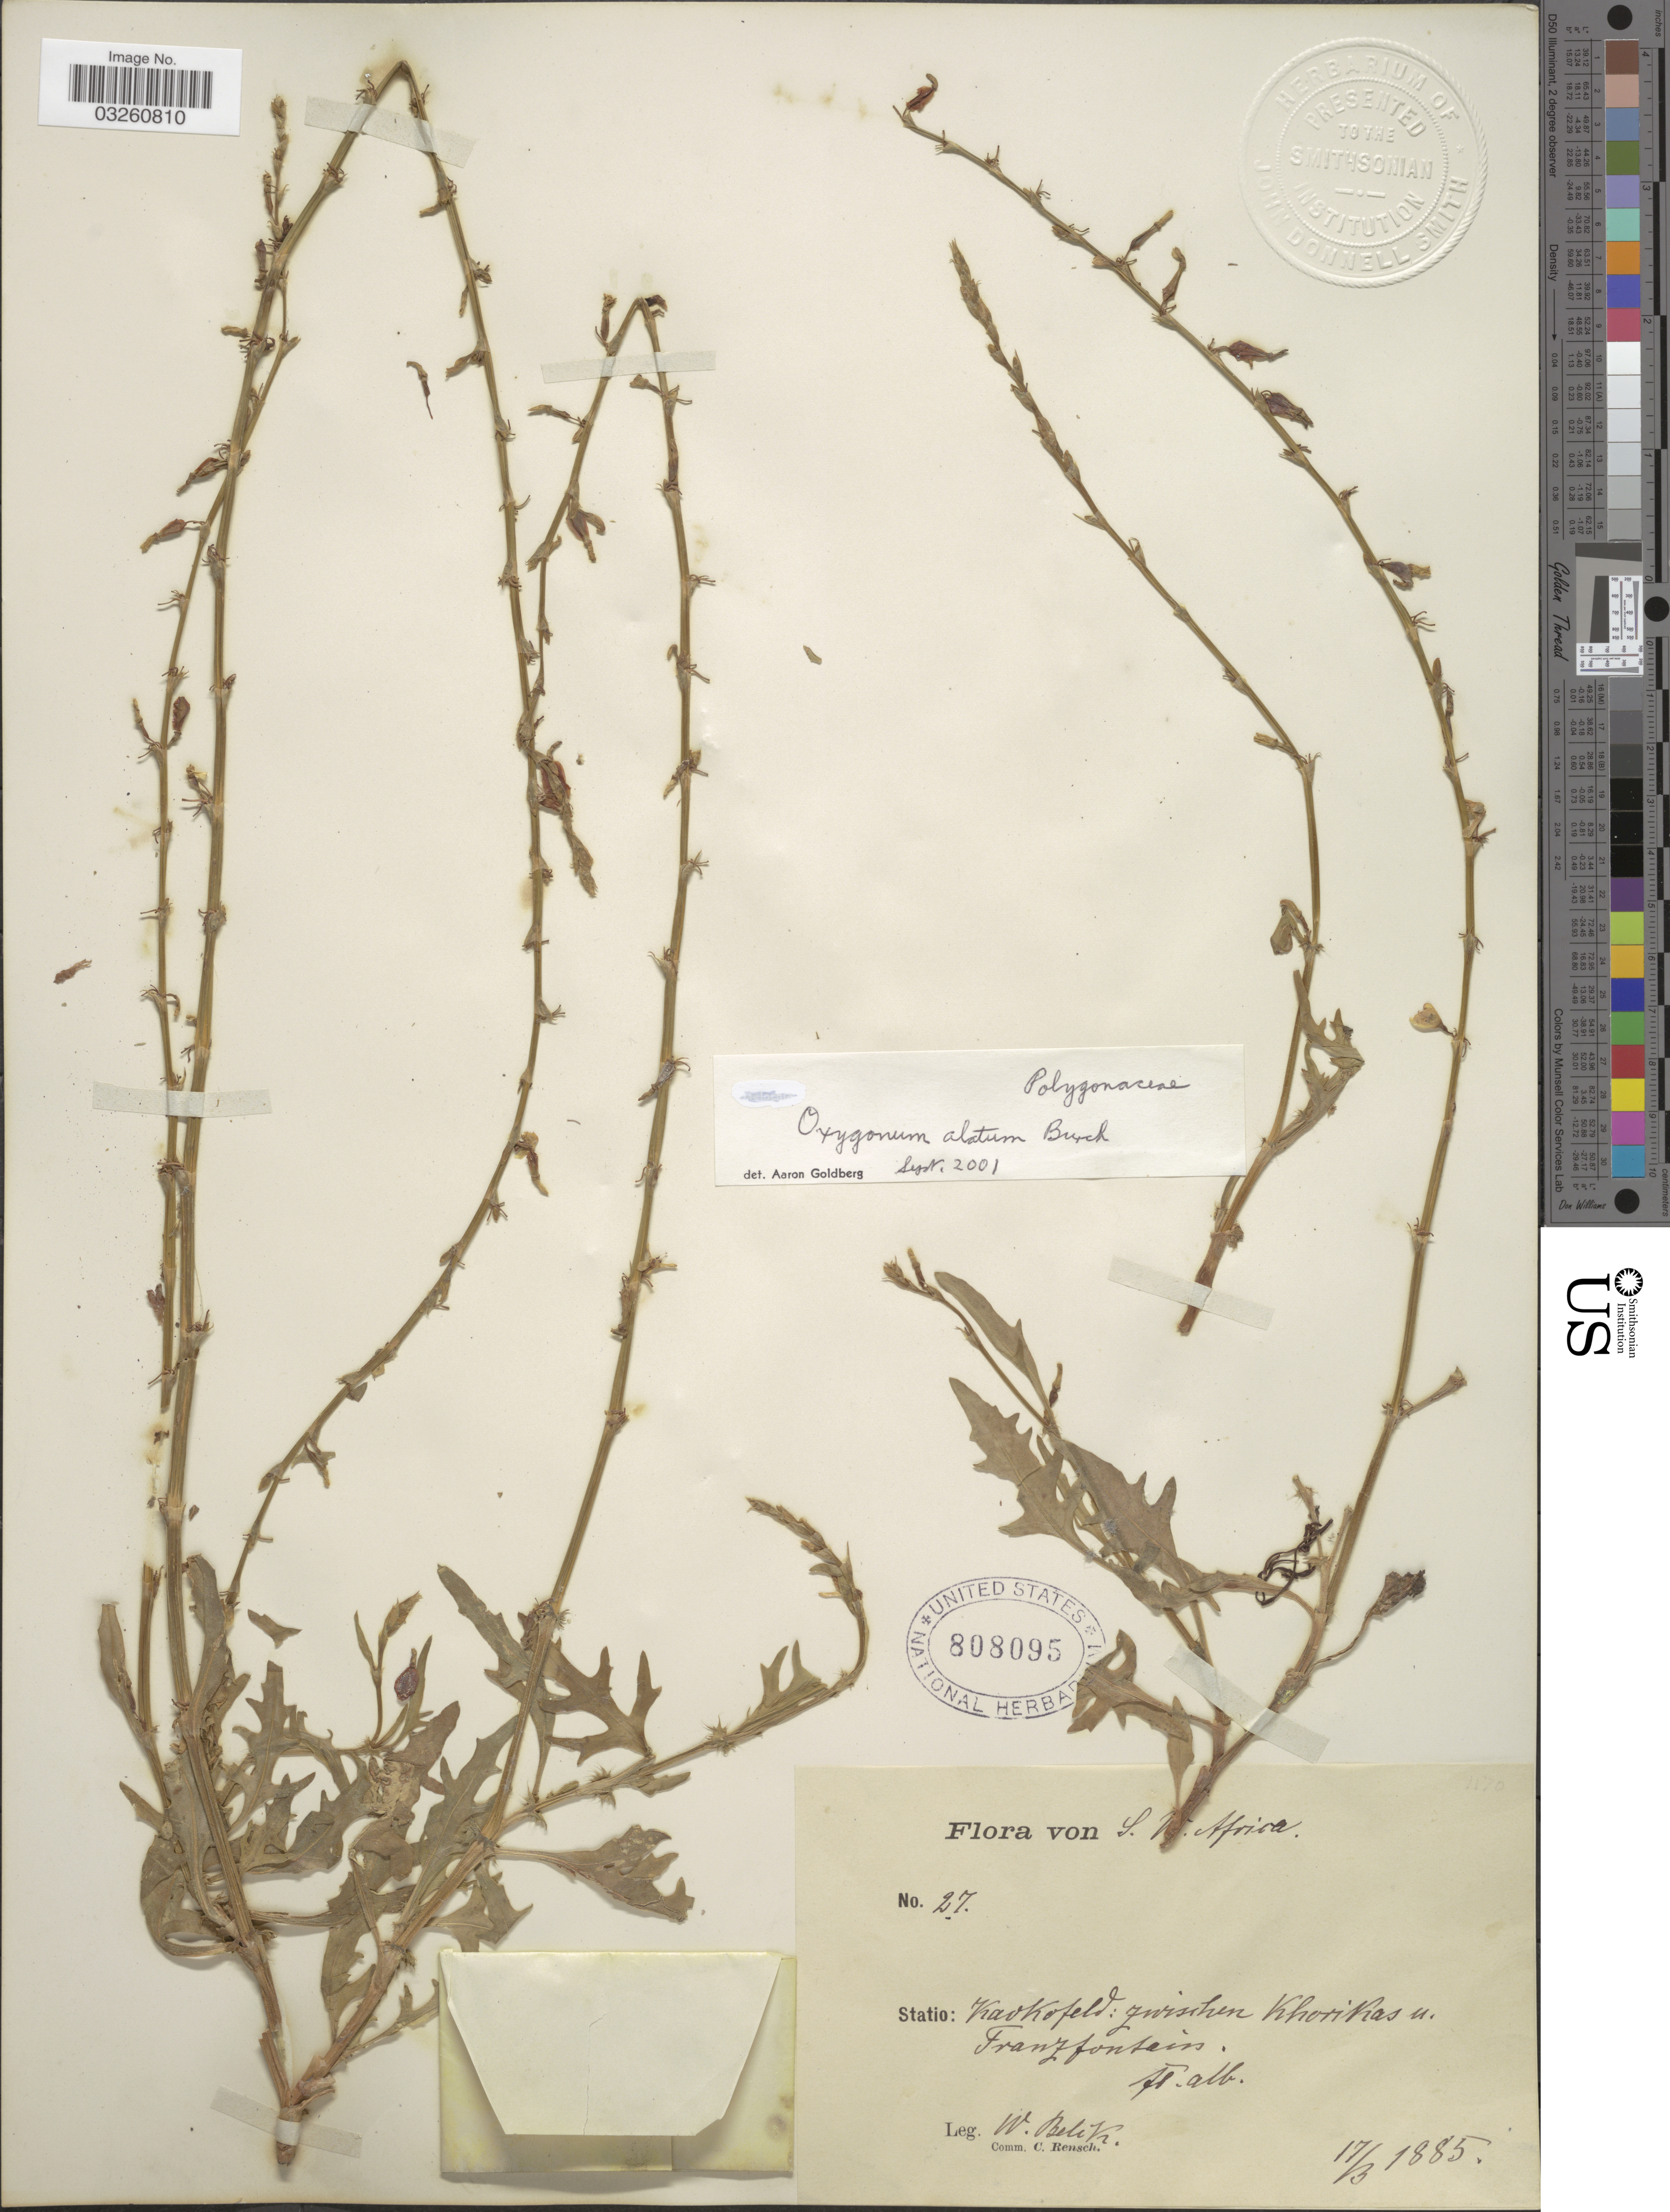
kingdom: Plantae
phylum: Tracheophyta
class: Magnoliopsida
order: Caryophyllales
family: Polygonaceae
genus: Oxygonum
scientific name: Oxygonum alatum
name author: Burch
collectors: W. Belik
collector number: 27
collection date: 1885-03-17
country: Namibia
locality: S.W. Africa. Statio: Kaokofeld: zwischen Khorikas n. Franzfontein.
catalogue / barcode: US 808095